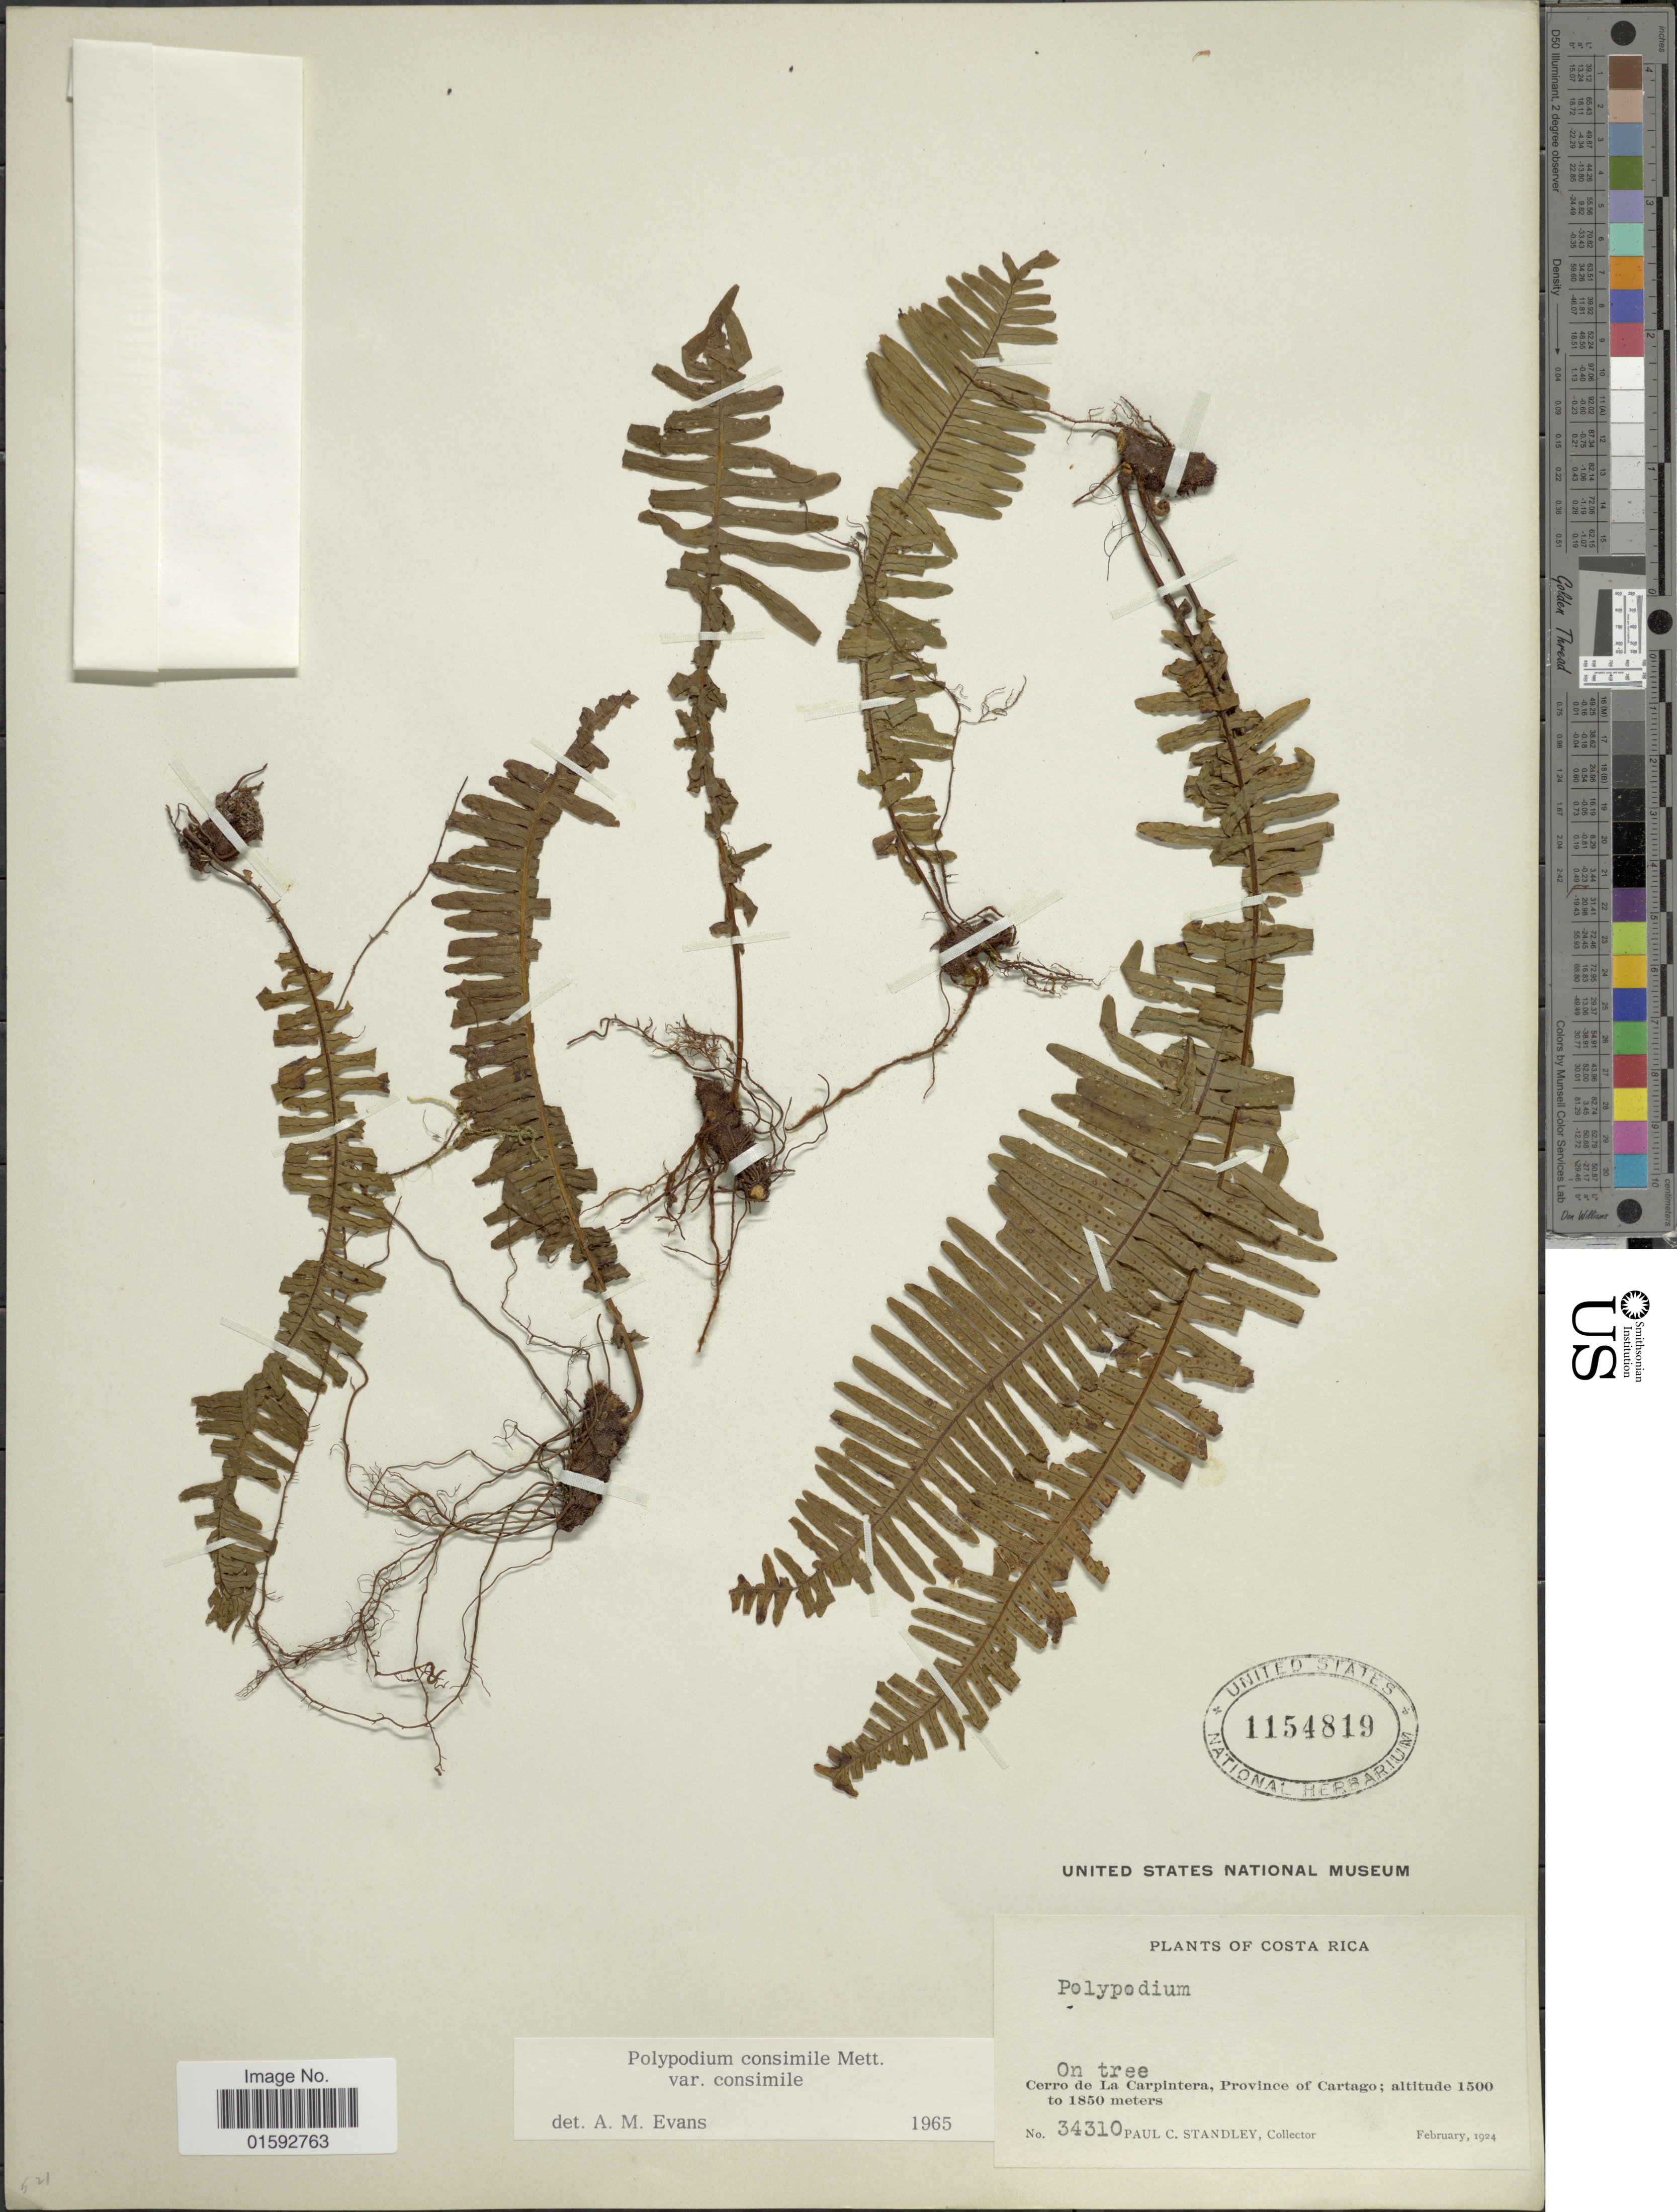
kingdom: Plantae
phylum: Tracheophyta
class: Polypodiopsida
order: Polypodiales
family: Polypodiaceae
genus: Pecluma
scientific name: Pecluma consimilis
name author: (Mett.) M.G. Price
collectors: P. C. Standley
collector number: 34310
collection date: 1924-02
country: Costa Rica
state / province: Cartago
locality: Cerro de La Carpintera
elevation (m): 1500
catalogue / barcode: US 1154819